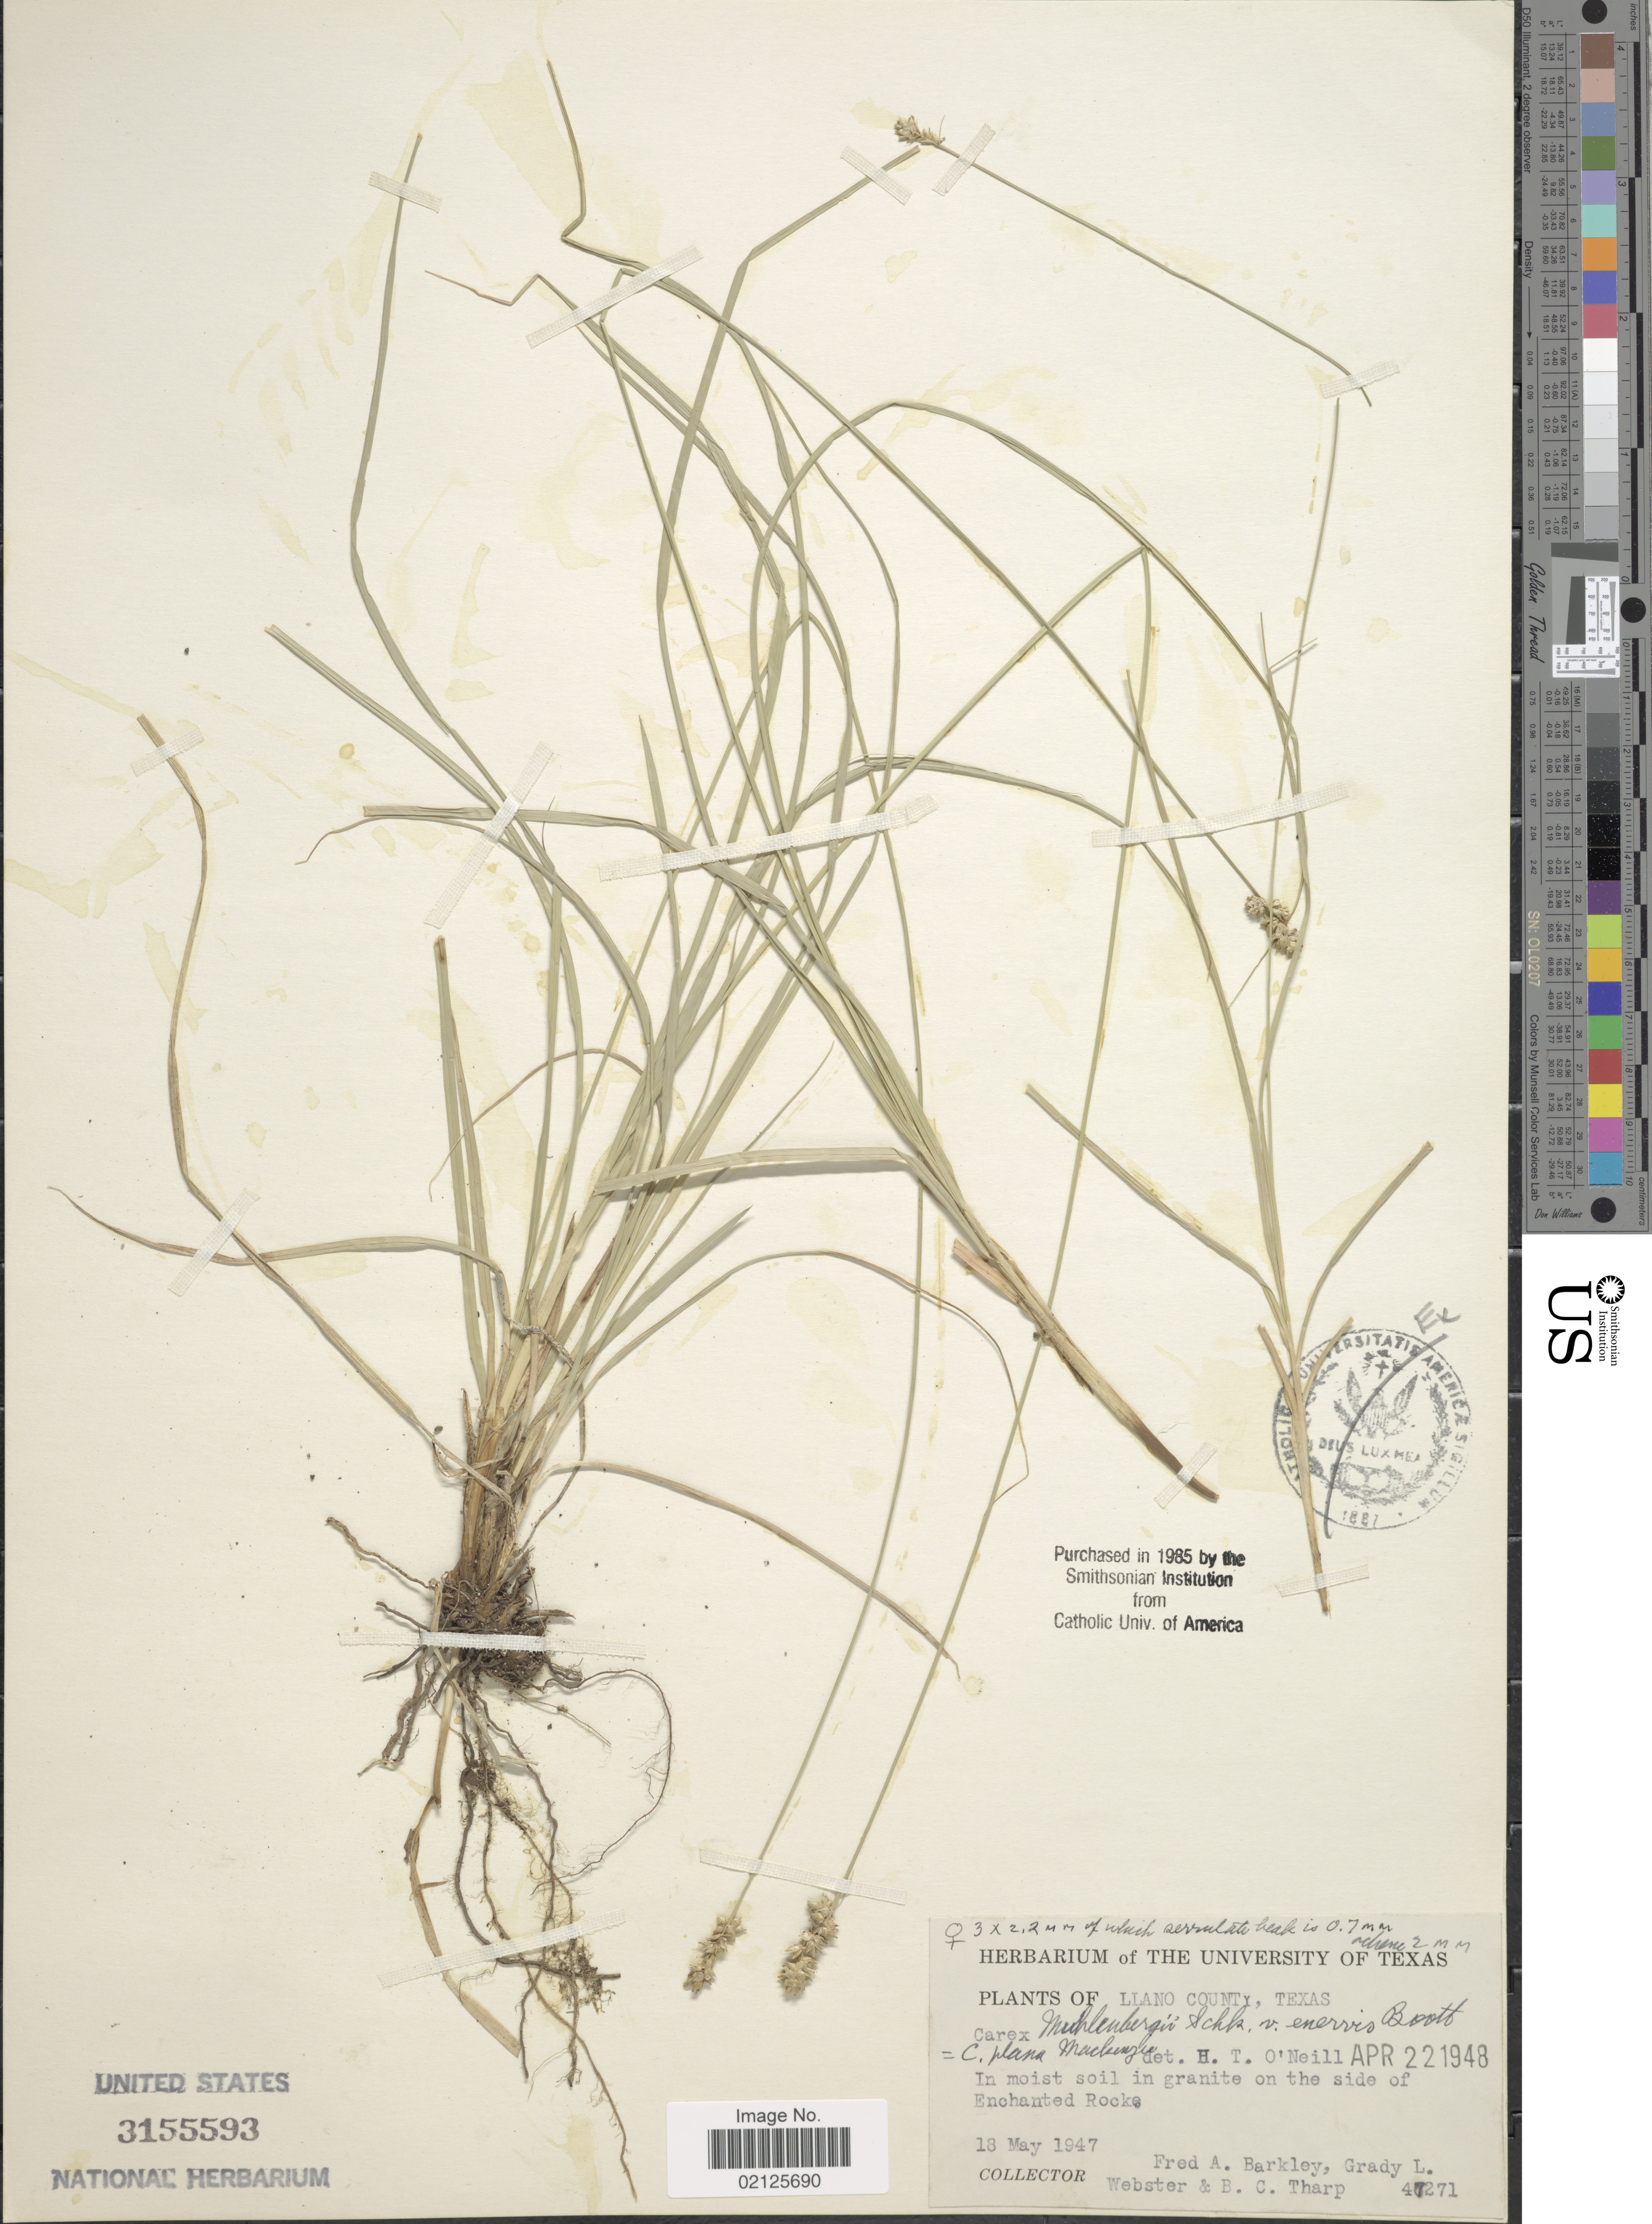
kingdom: Plantae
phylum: Tracheophyta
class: Liliopsida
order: Poales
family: Cyperaceae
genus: Carex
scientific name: Carex muehlenbergii var. enervis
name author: Boott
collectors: F. A. Barkley, G. L. Webster & B. C. Tharp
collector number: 47271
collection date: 1947-05-18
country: United States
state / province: Texas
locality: Llano County, In moist soil in granite on the side of Enchanted Rocks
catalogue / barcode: US 3155593